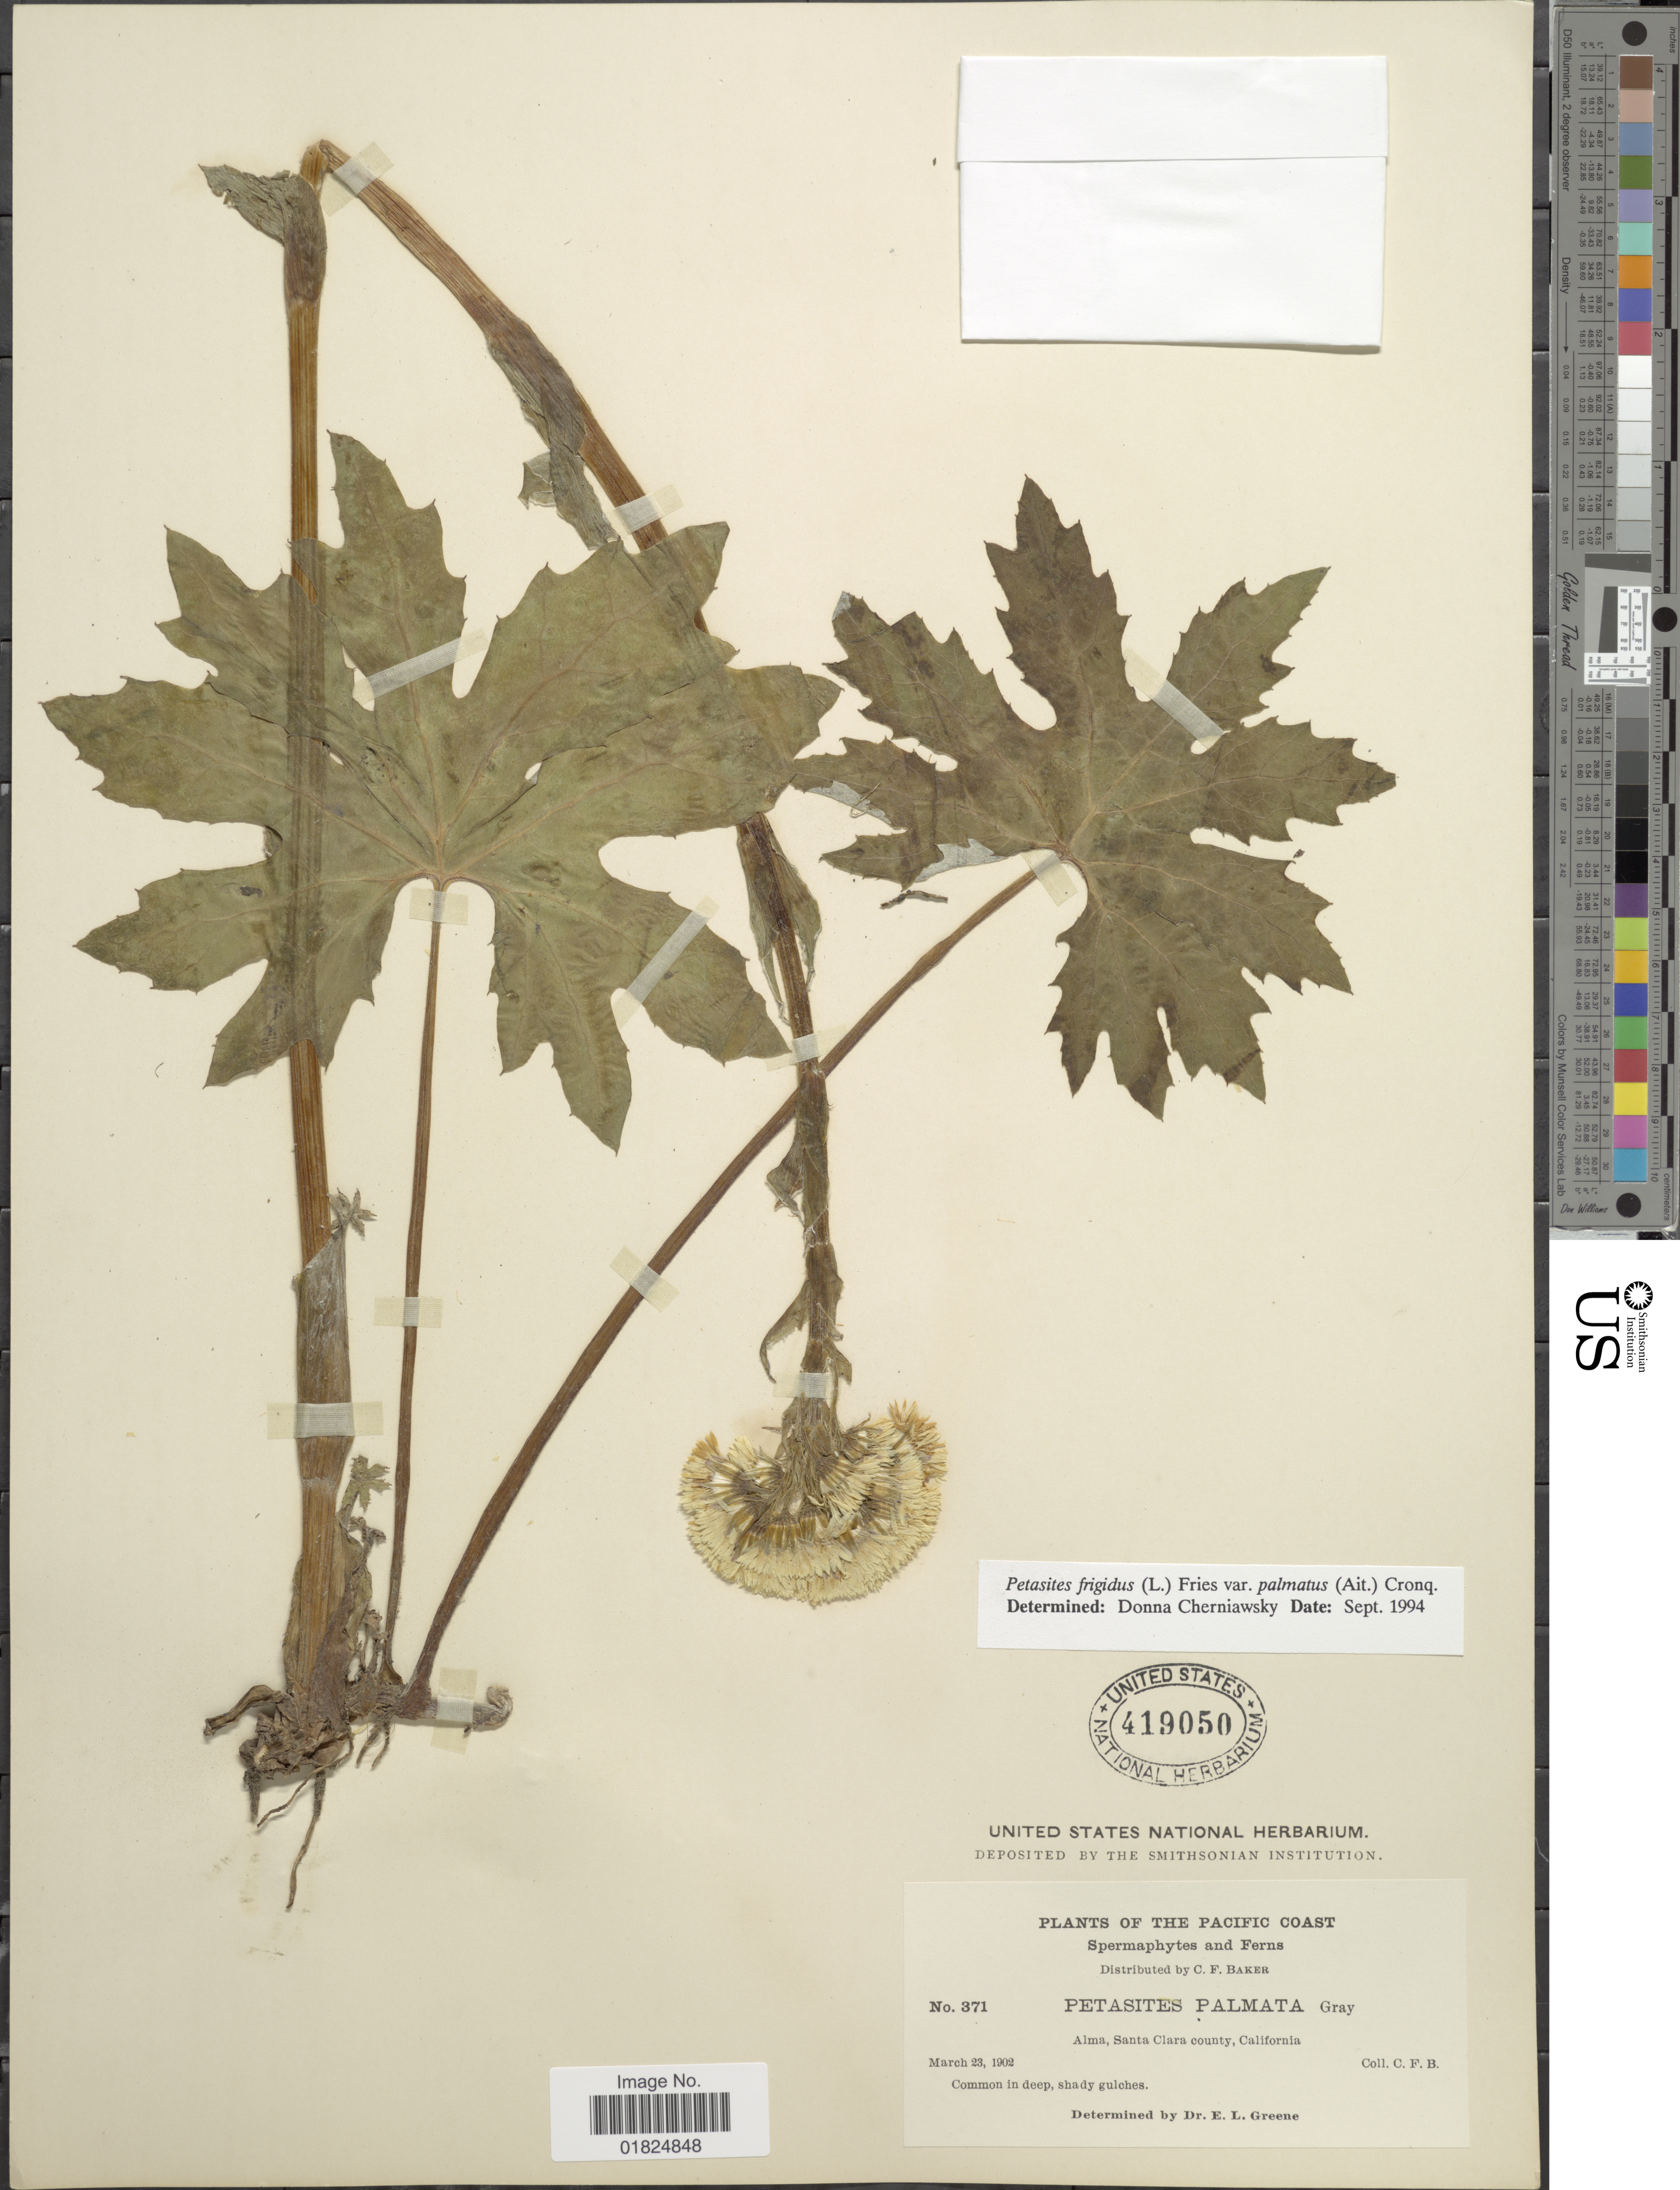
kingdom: Plantae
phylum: Tracheophyta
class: Magnoliopsida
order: Asterales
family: Asteraceae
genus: Petasites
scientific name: Petasites frigidus var. palmatus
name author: (Aiton) Cody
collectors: C. F. Baker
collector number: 371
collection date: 1902-03-23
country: United States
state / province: California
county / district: Santa Clara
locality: Alma, Santa Clara county, California.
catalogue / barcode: US 419050